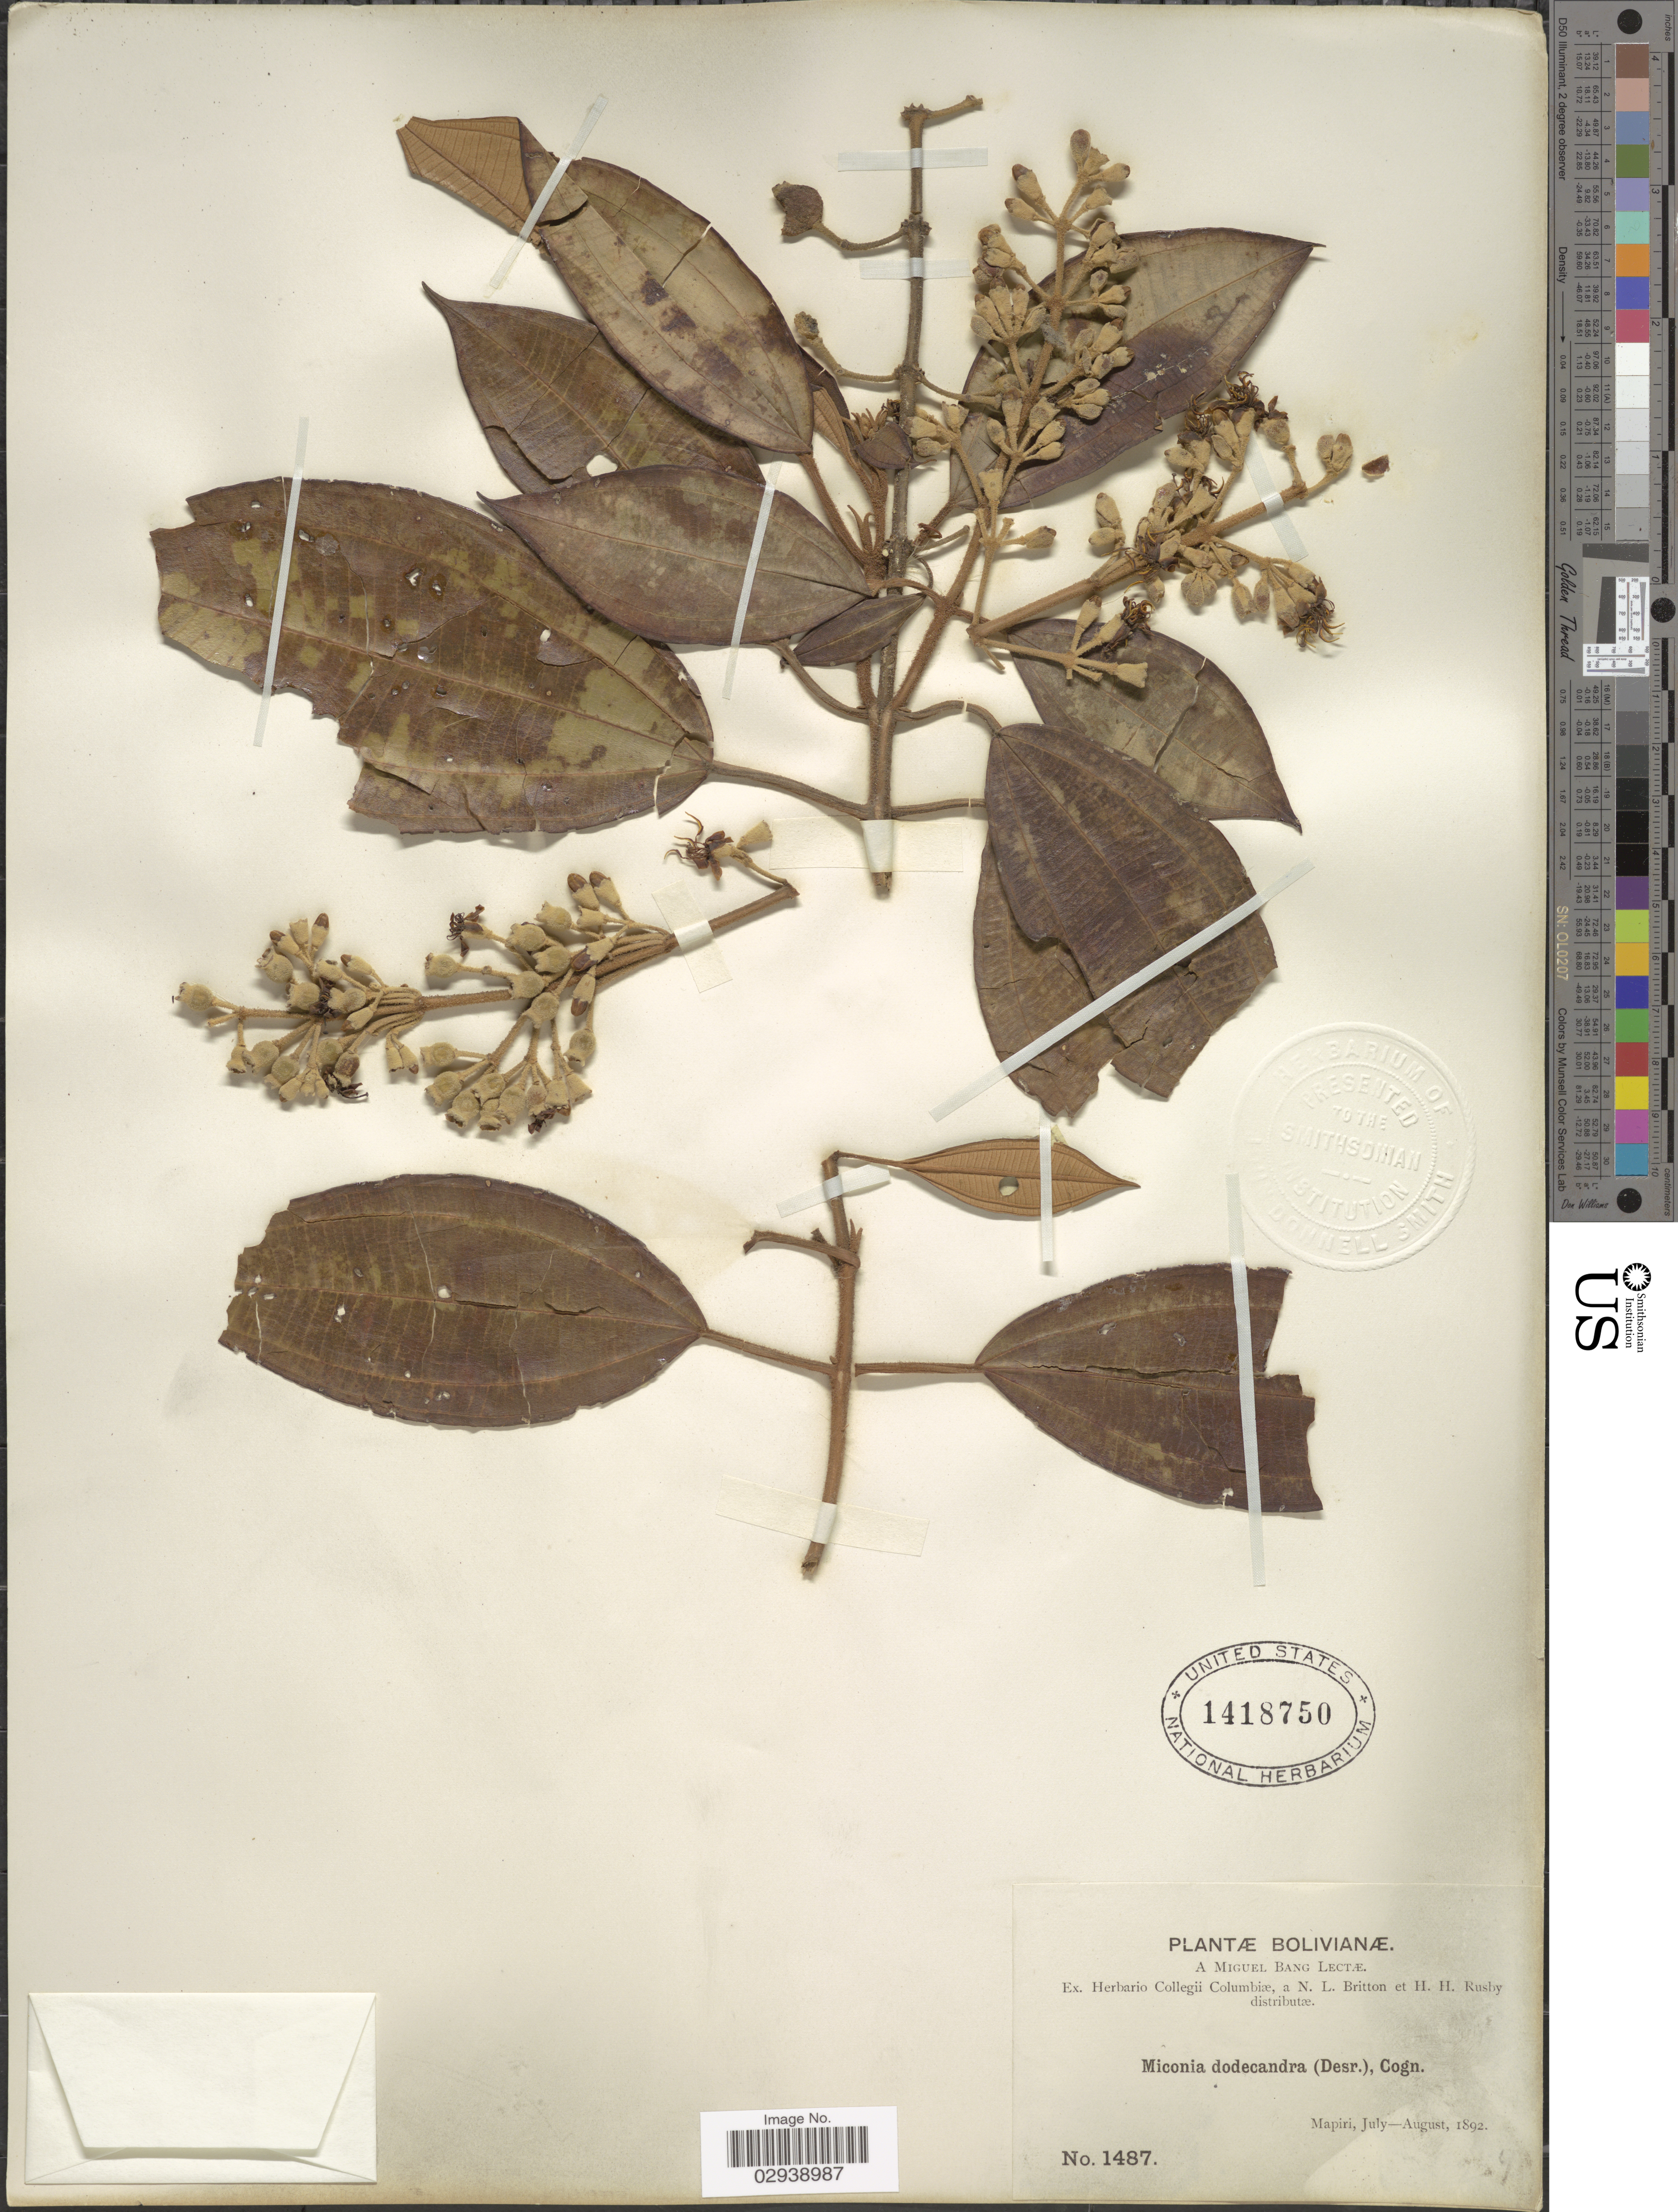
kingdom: Plantae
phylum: Tracheophyta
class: Magnoliopsida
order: Myrtales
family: Melastomataceae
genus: Miconia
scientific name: Miconia dodecandra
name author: Cogn.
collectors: M. Bang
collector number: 1487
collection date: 1892-07/1892-08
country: Bolivia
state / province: La Paz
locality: Mapiri.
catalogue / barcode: US 1418750